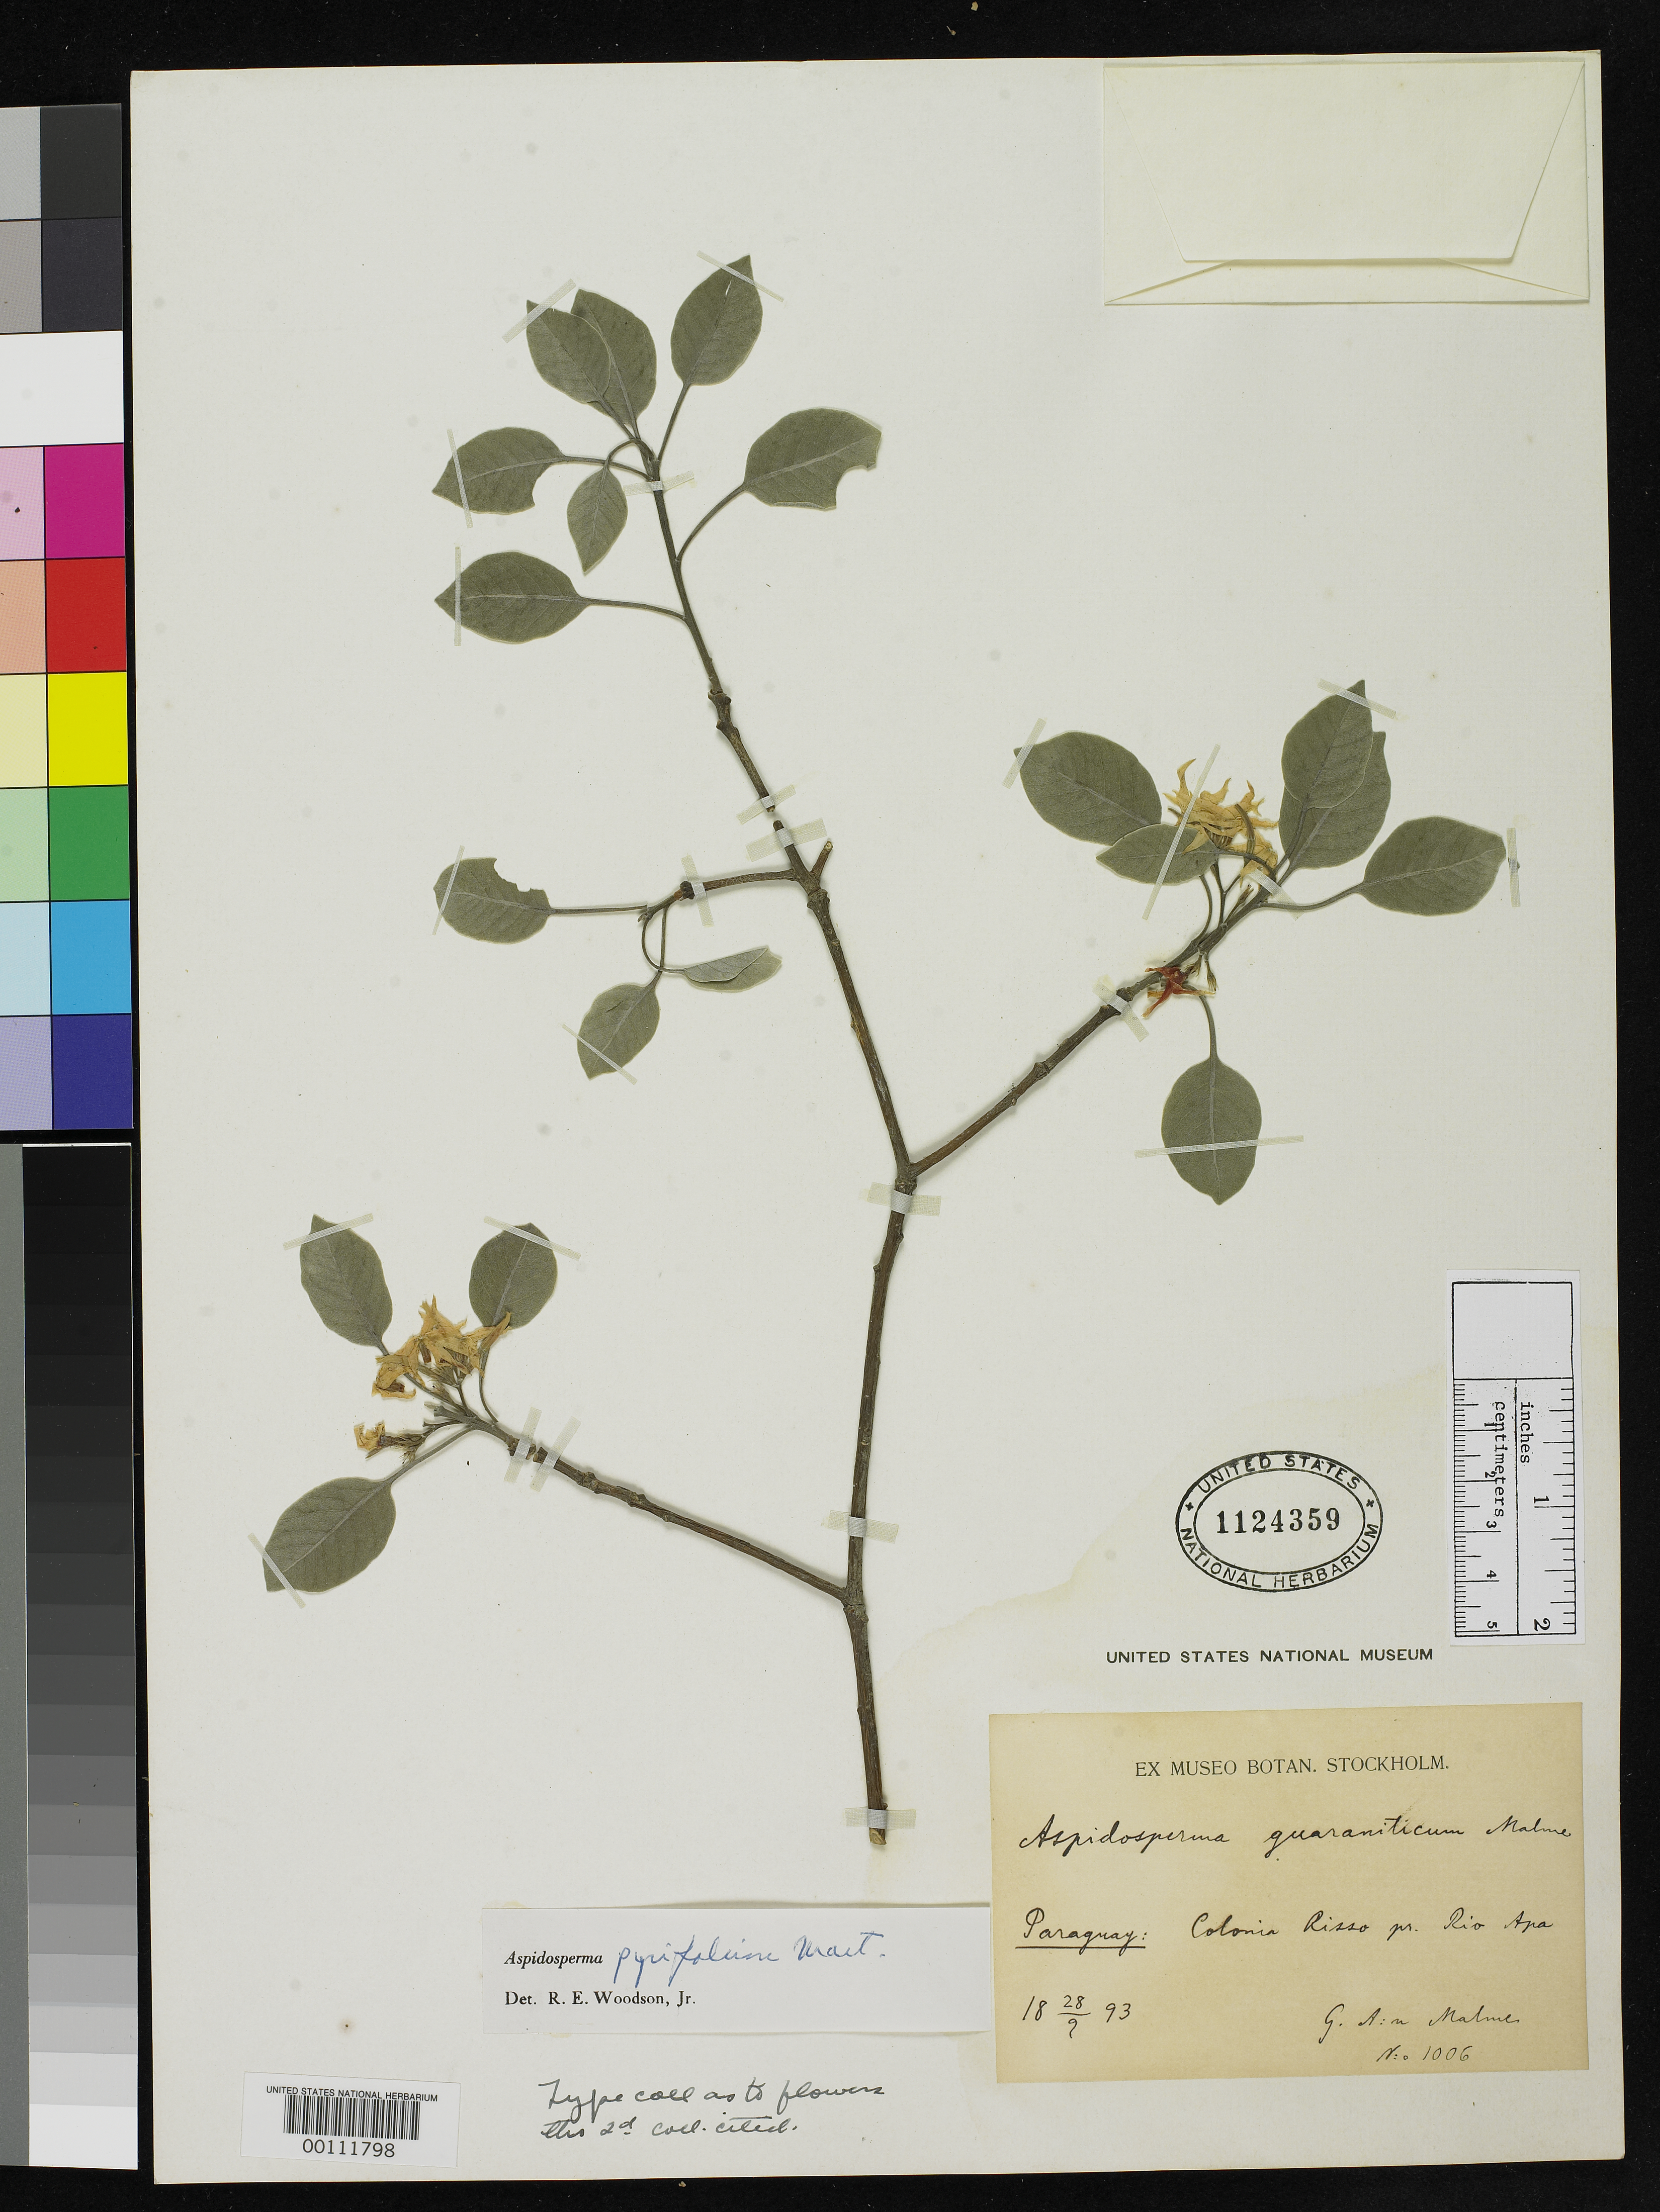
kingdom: Plantae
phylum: Tracheophyta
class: Magnoliopsida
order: Gentianales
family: Apocynaceae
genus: Aspidosperma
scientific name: Aspidosperma guaraniticum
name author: Malme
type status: Syntype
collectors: G. O. A. Malme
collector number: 10066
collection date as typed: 28 Sep 1893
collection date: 1893-09-28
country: Paraguay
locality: Rio Apa, Risso.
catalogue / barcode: US 1124359